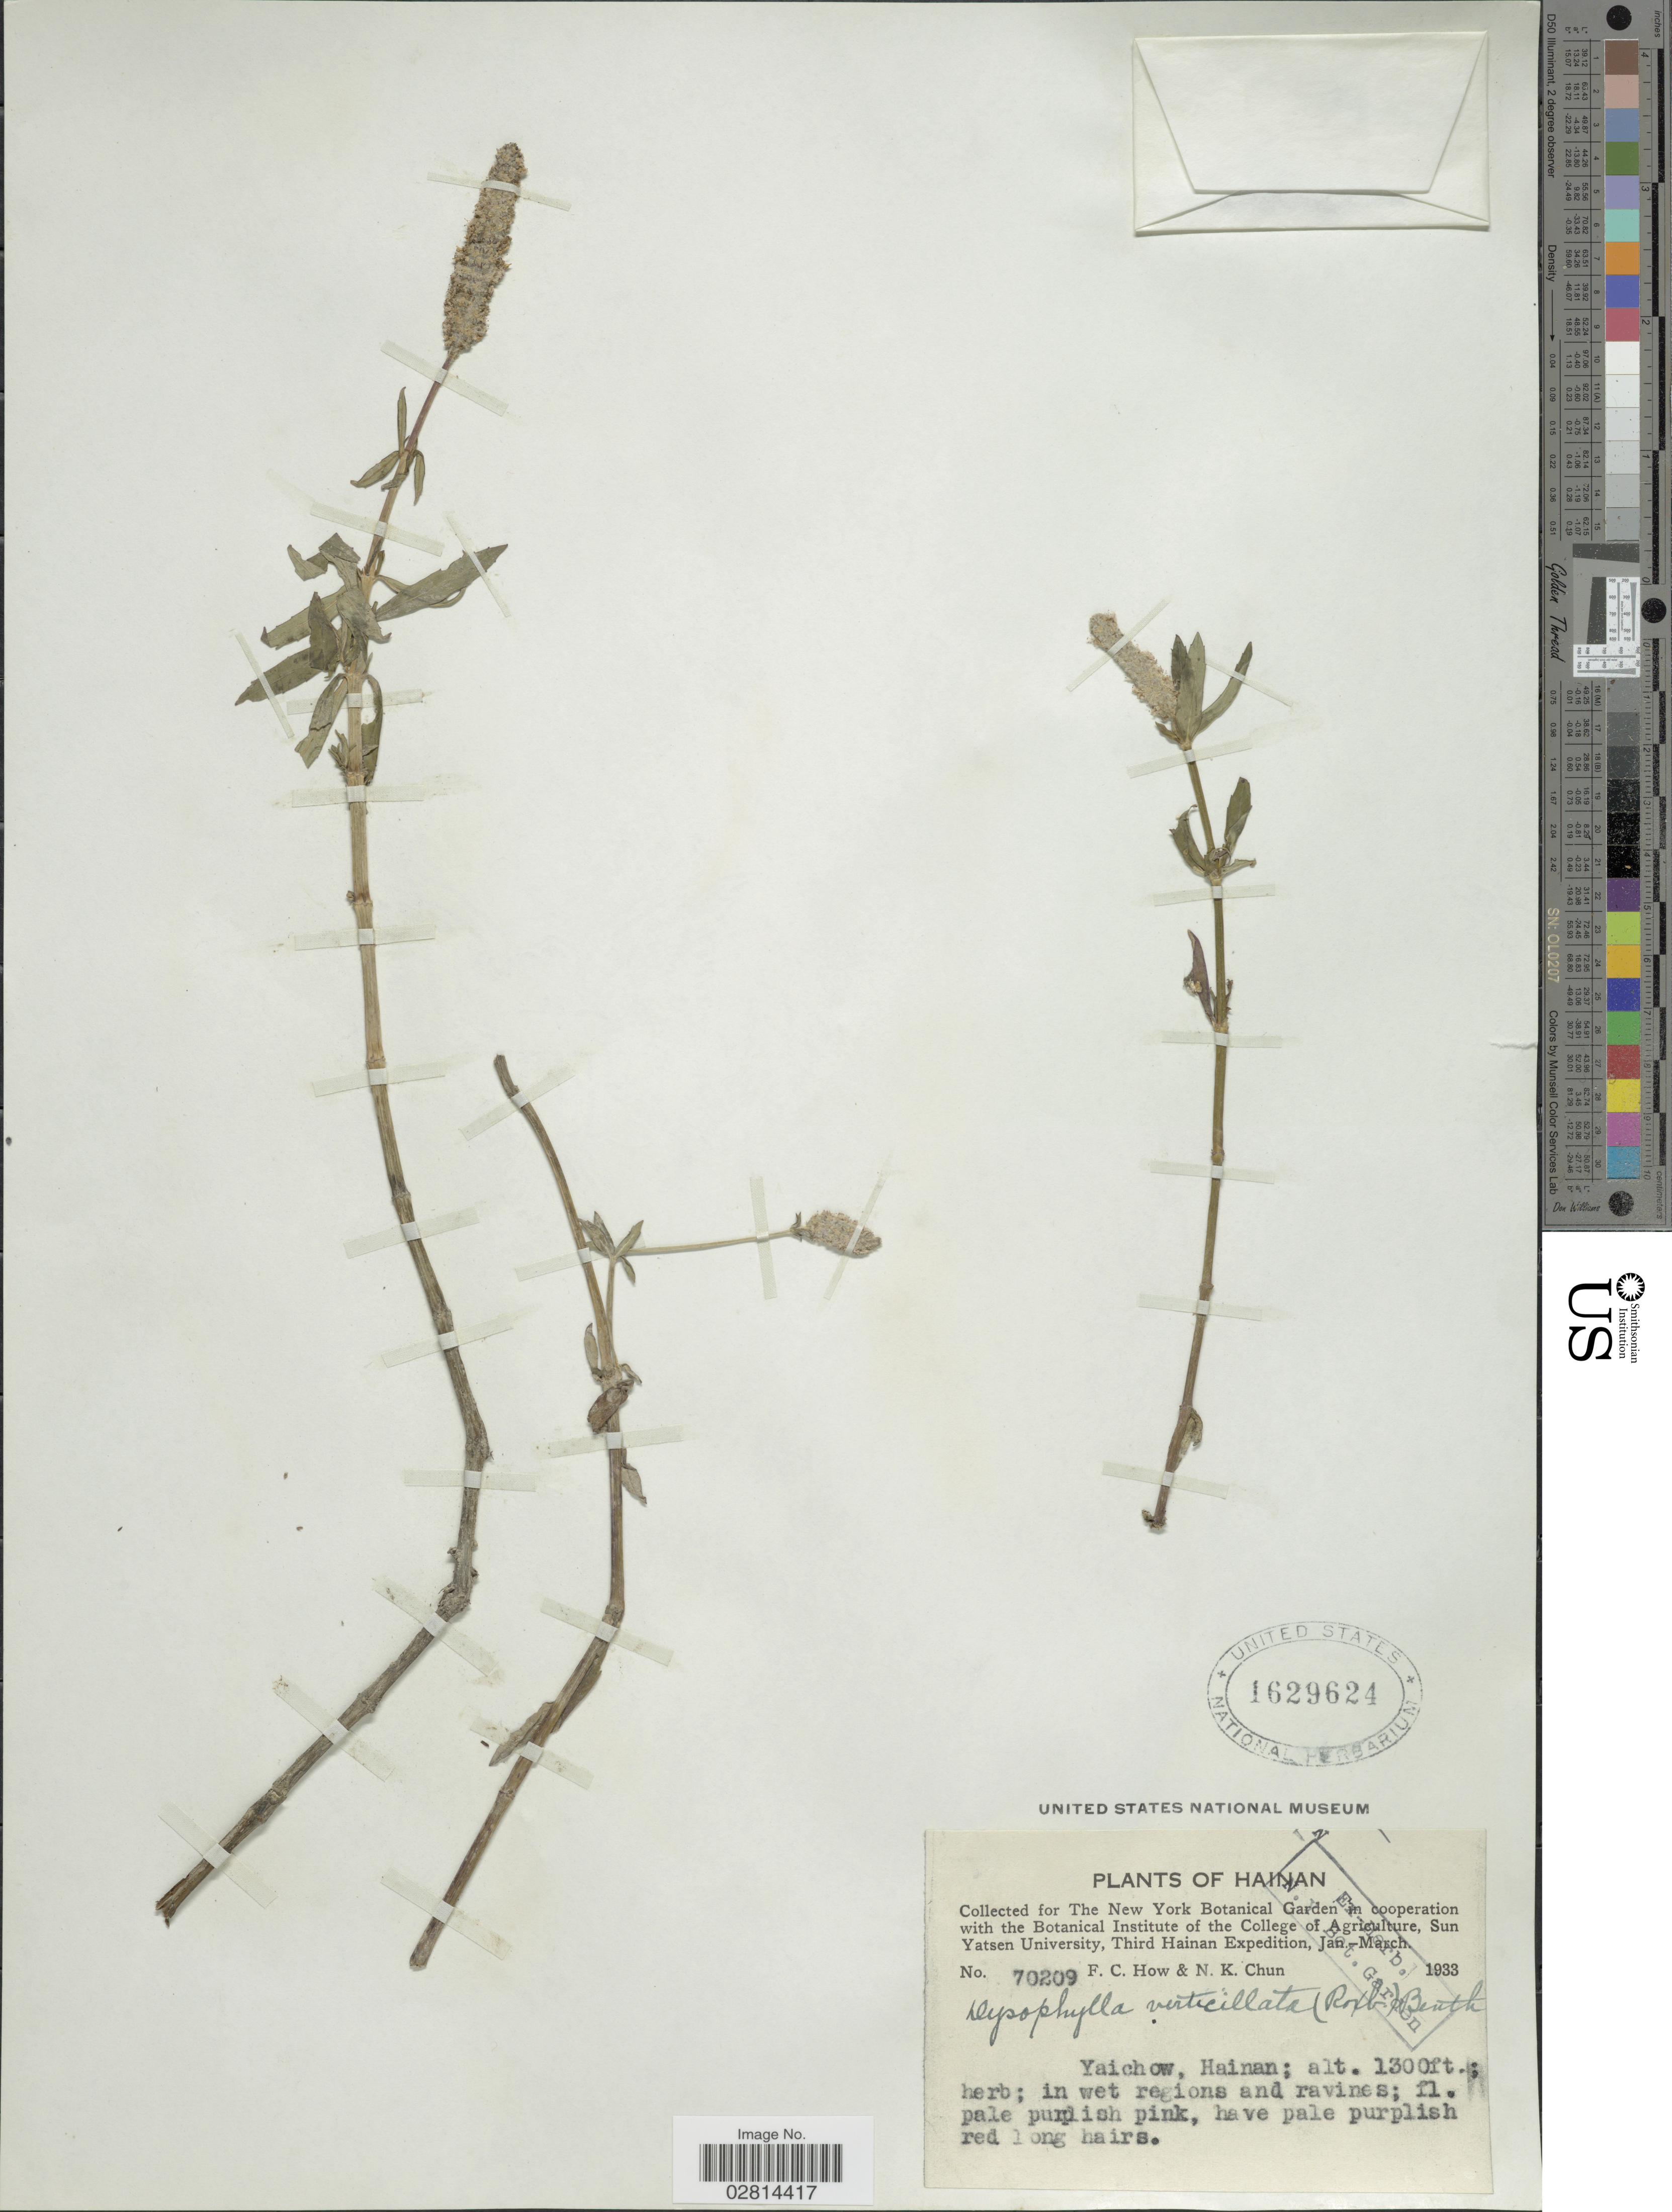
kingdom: Plantae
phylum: Tracheophyta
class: Magnoliopsida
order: Lamiales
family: Lamiaceae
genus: Pogostemon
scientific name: Pogostemon stellatus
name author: (Lour.) Kuntze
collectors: F. C. How & N. K. Chun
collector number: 70209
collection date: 1933-01/1933-03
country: China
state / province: Hainan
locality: Yaichow.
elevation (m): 396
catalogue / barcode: US 1629624